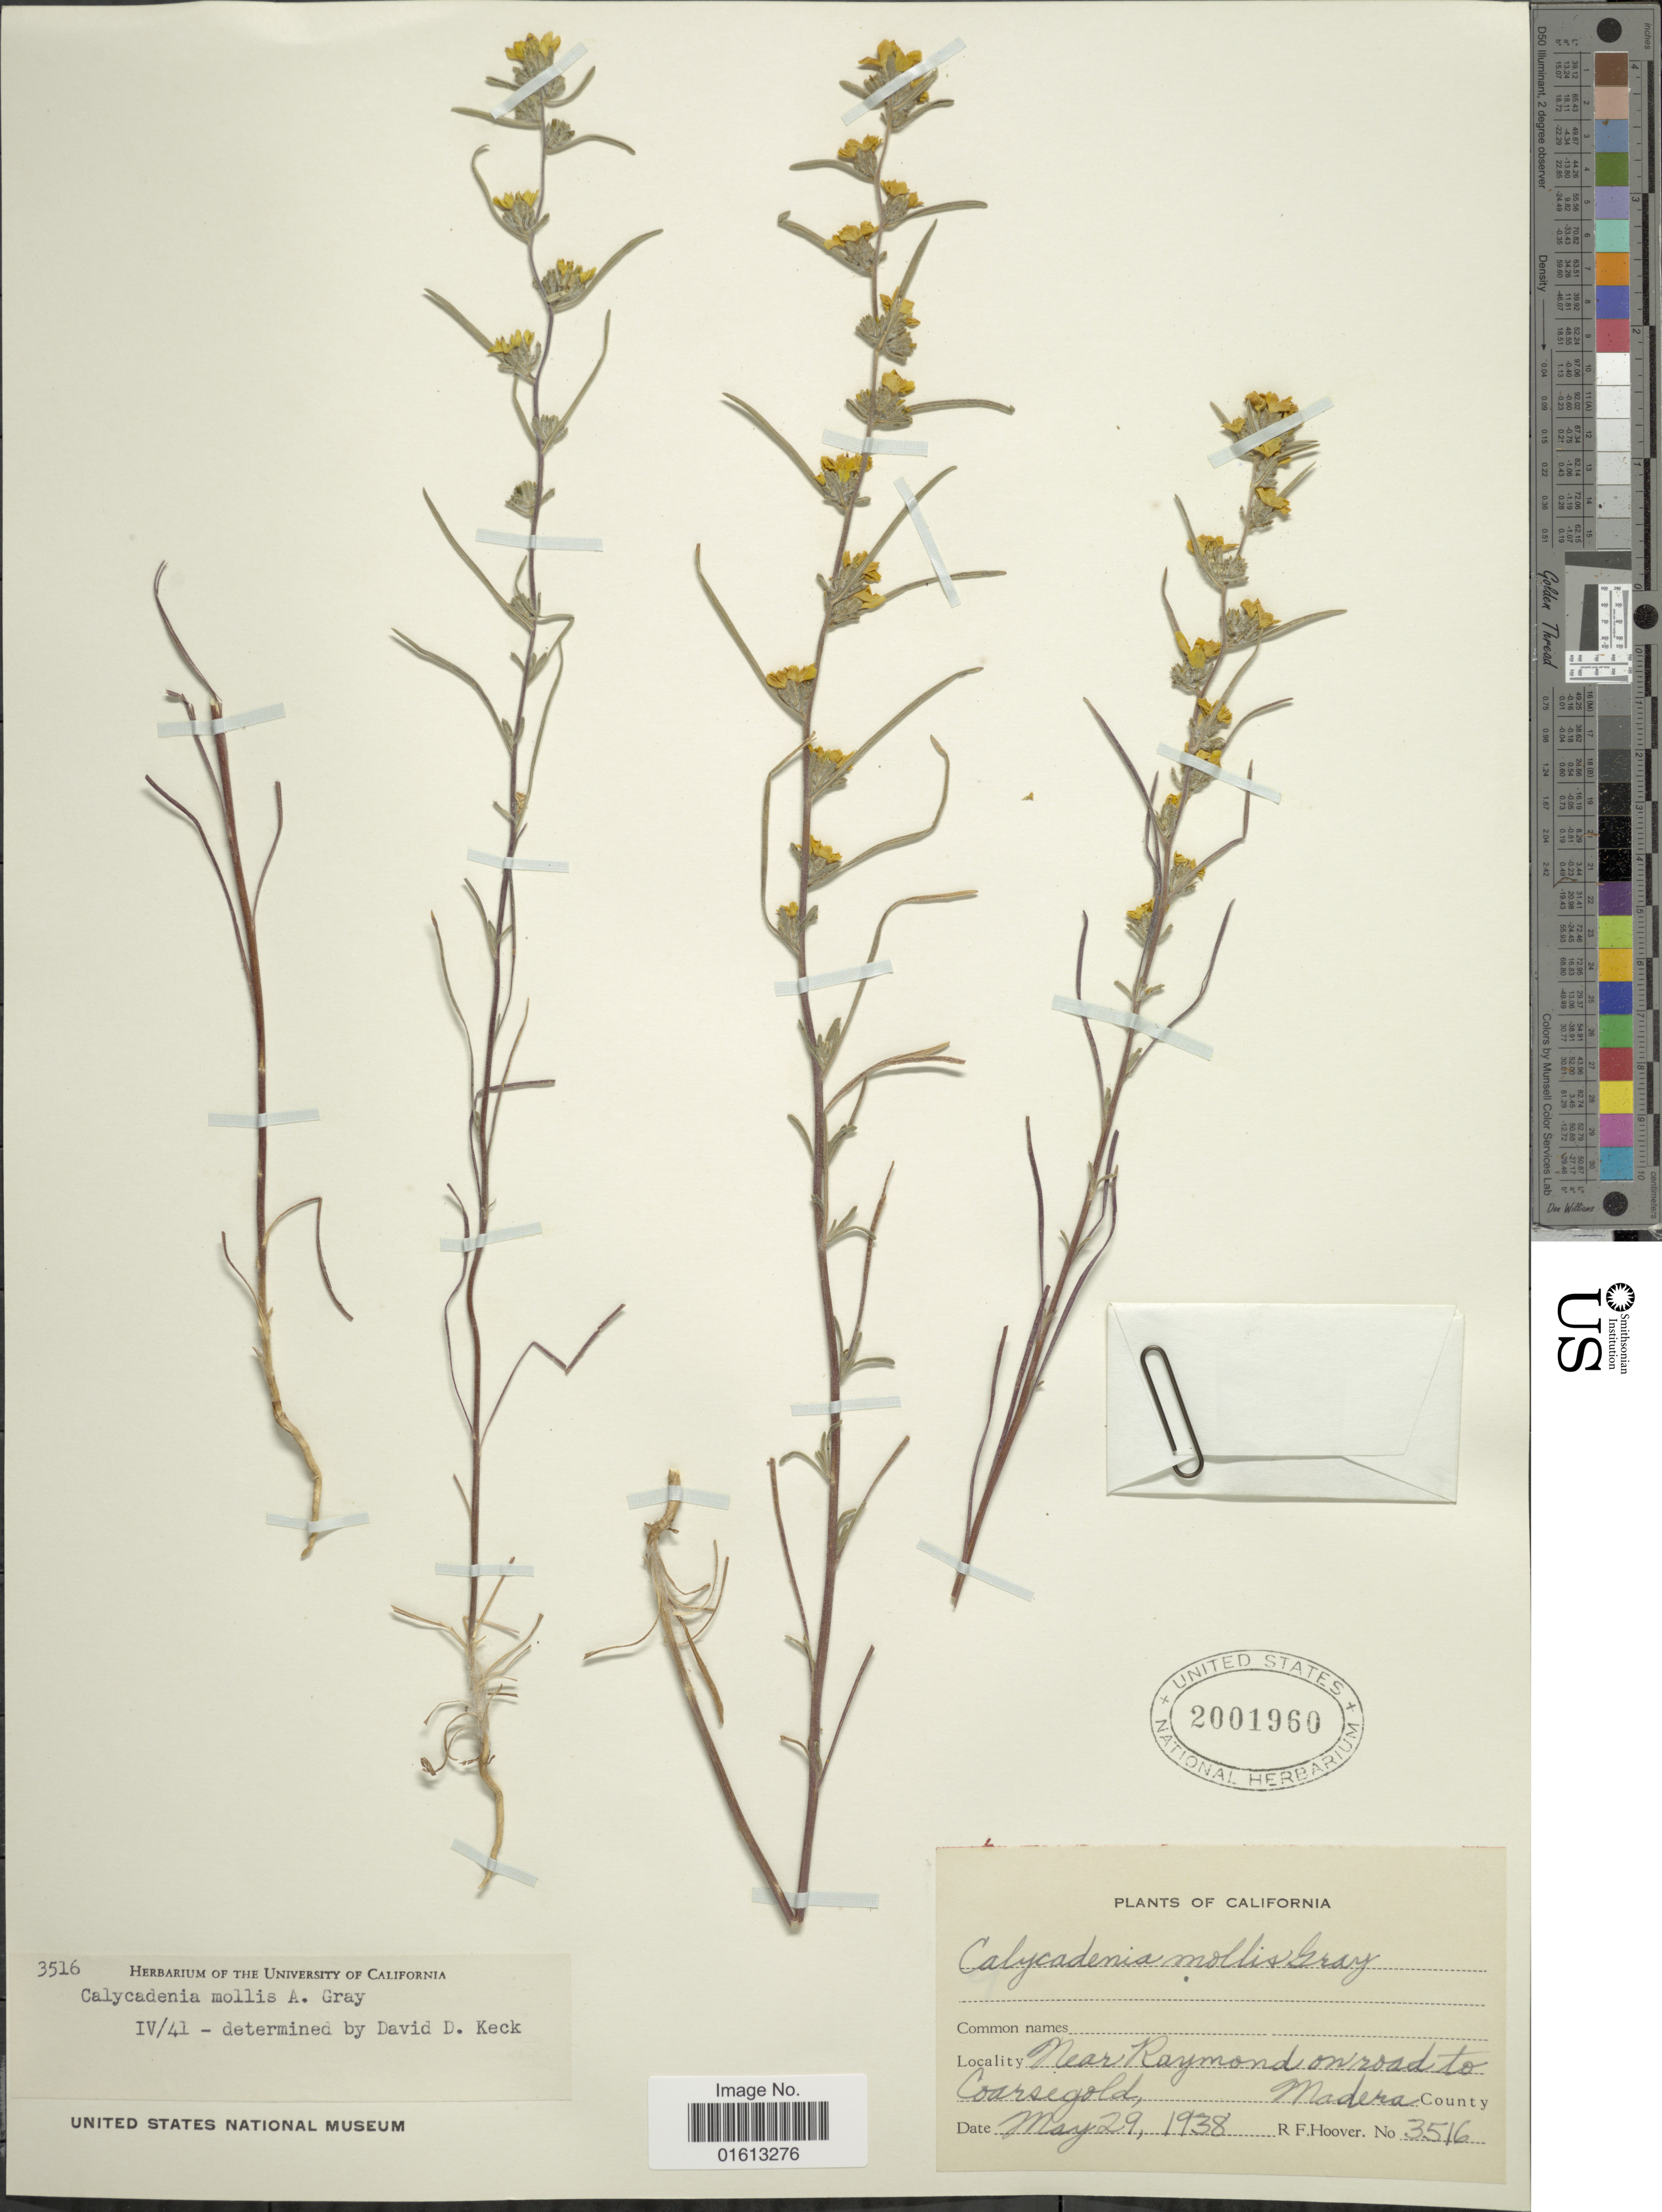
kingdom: Plantae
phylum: Tracheophyta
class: Magnoliopsida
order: Asterales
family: Asteraceae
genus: Calycadenia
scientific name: Calycadenia mollis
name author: A. Gray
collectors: R. F. Hoover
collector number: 3516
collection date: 1938-05-29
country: United States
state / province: California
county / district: Madera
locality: Near Raymond on road to Coarsegold, Madera County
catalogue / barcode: US 2001960